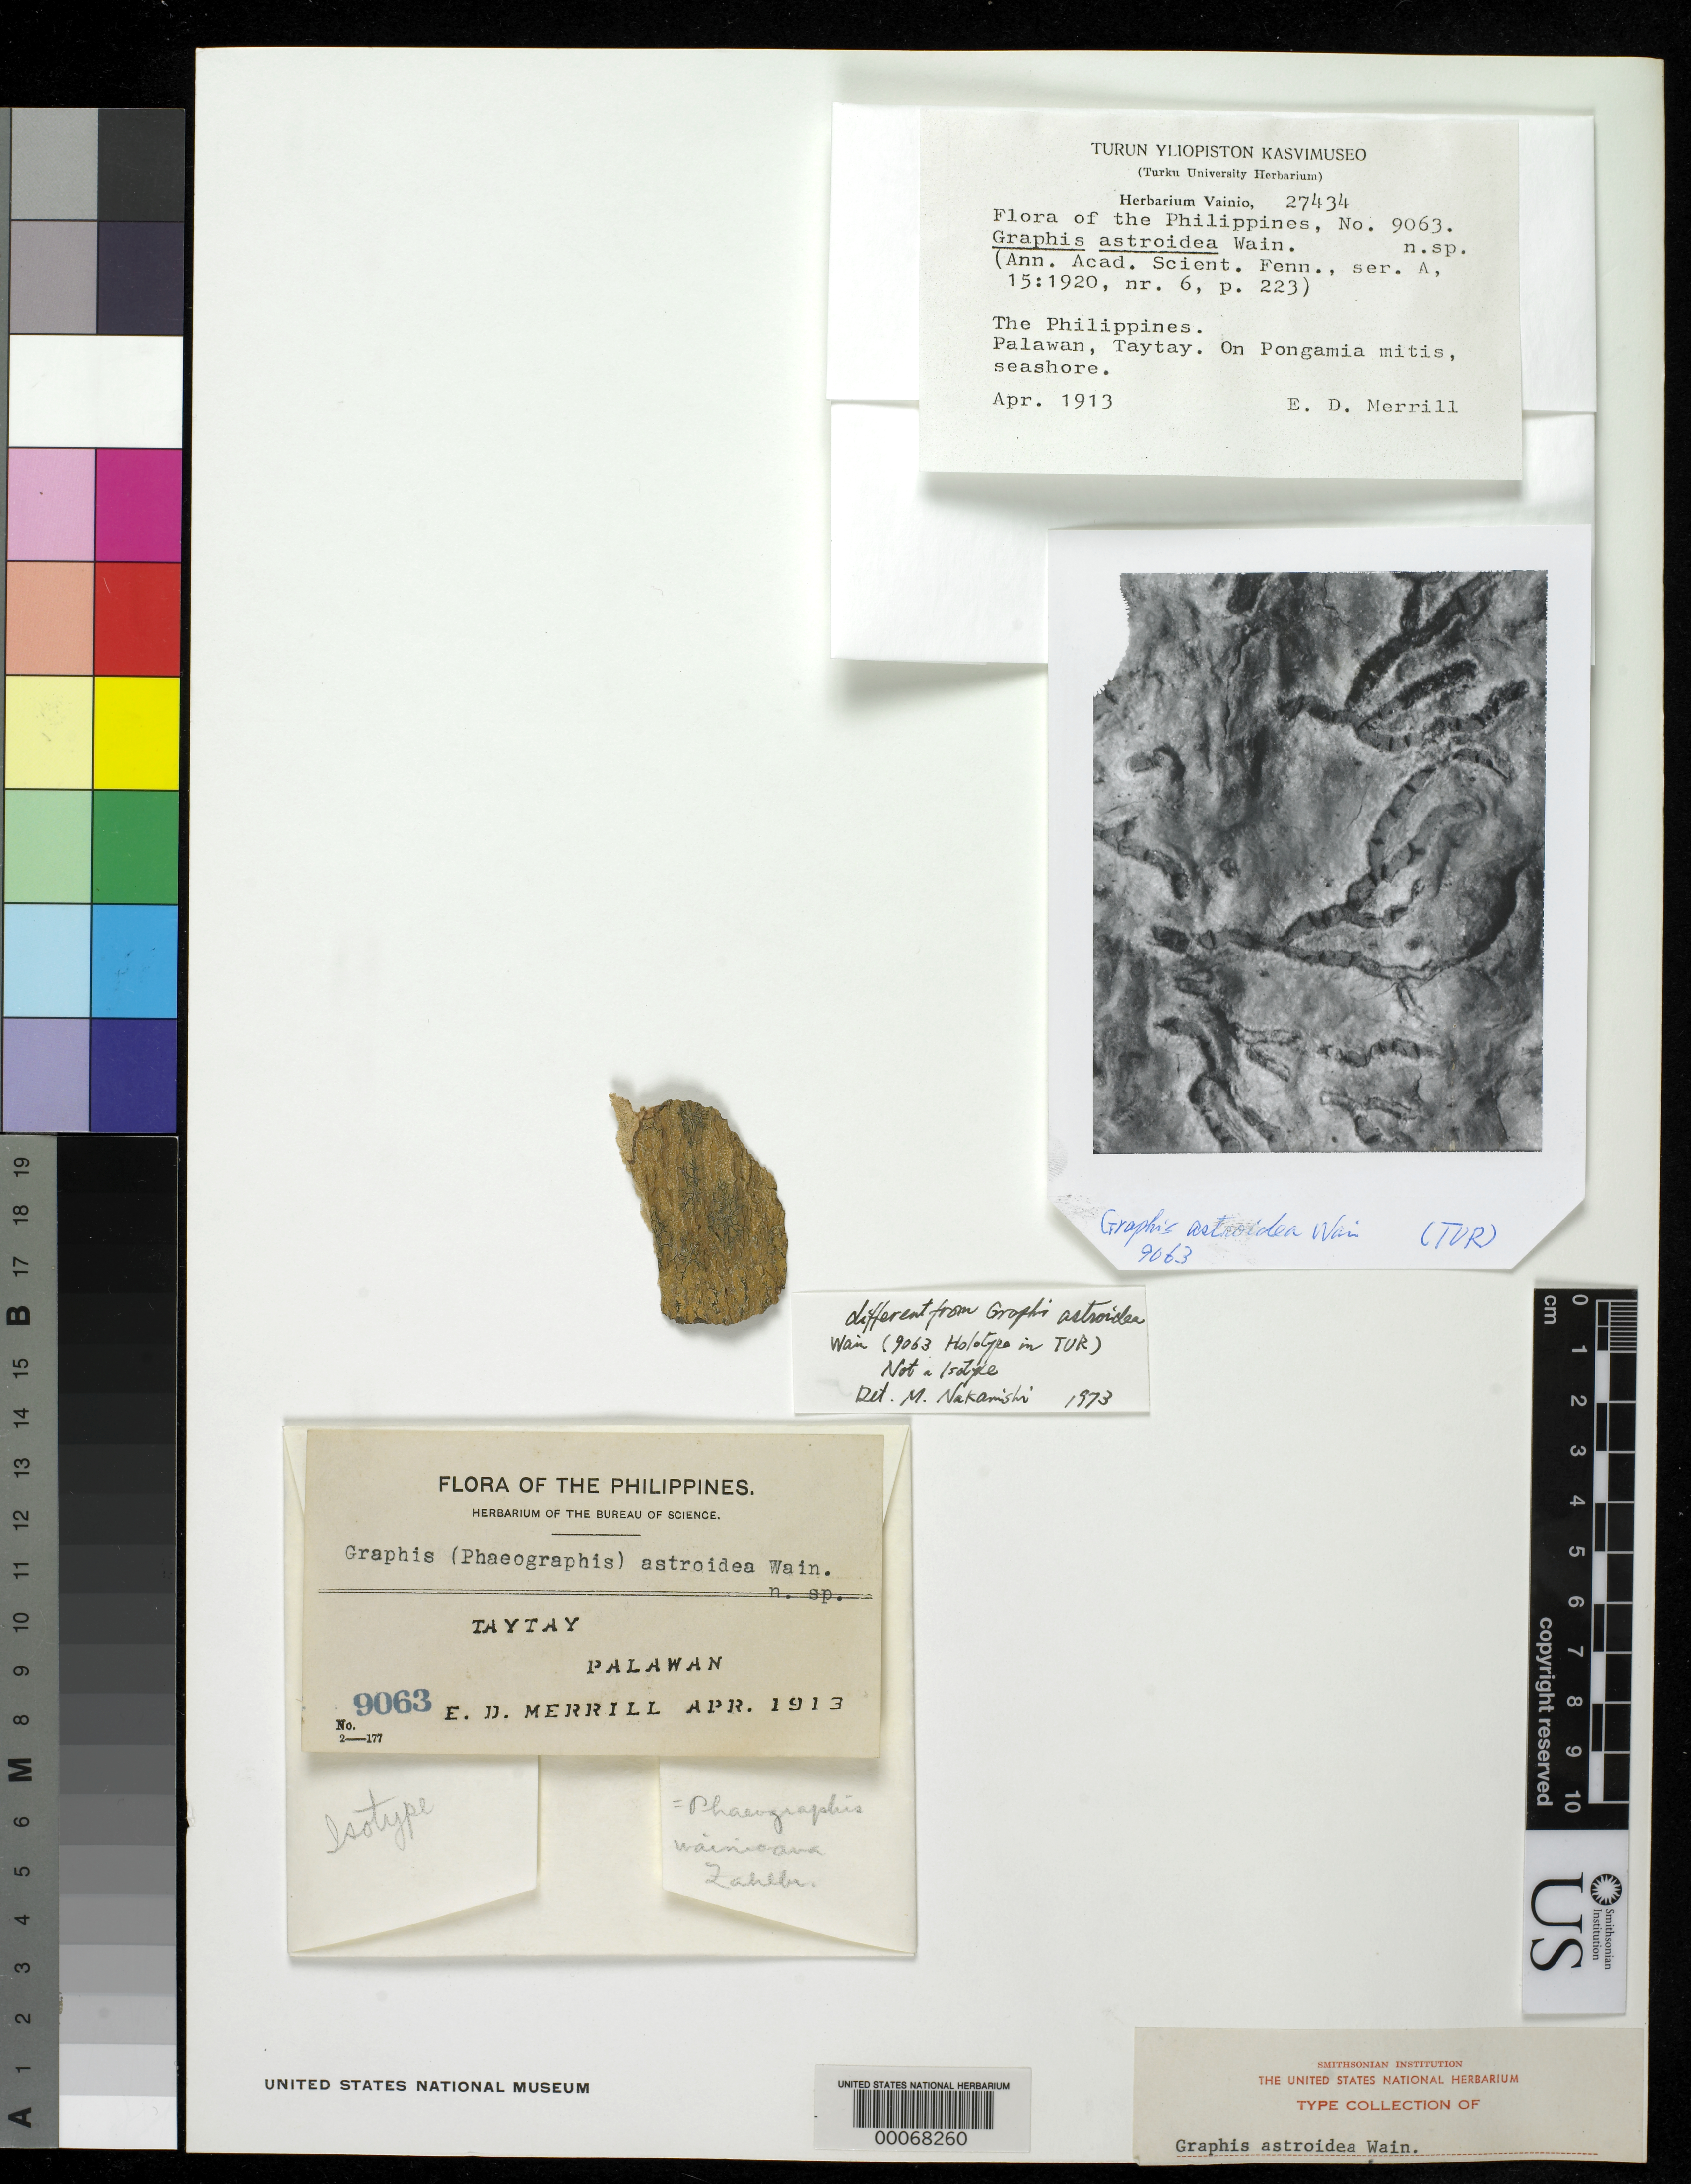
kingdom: Fungi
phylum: Ascomycota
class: Lecanoromycetes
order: Ostropales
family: Graphidaceae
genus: Graphis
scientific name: Graphis astroidea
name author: Vain.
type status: Isotype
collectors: E. D. Merrill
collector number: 9063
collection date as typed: Apr 1913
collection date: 1913-04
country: Philippines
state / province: Mimaropa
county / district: Palawan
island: Palawan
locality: Taytay.